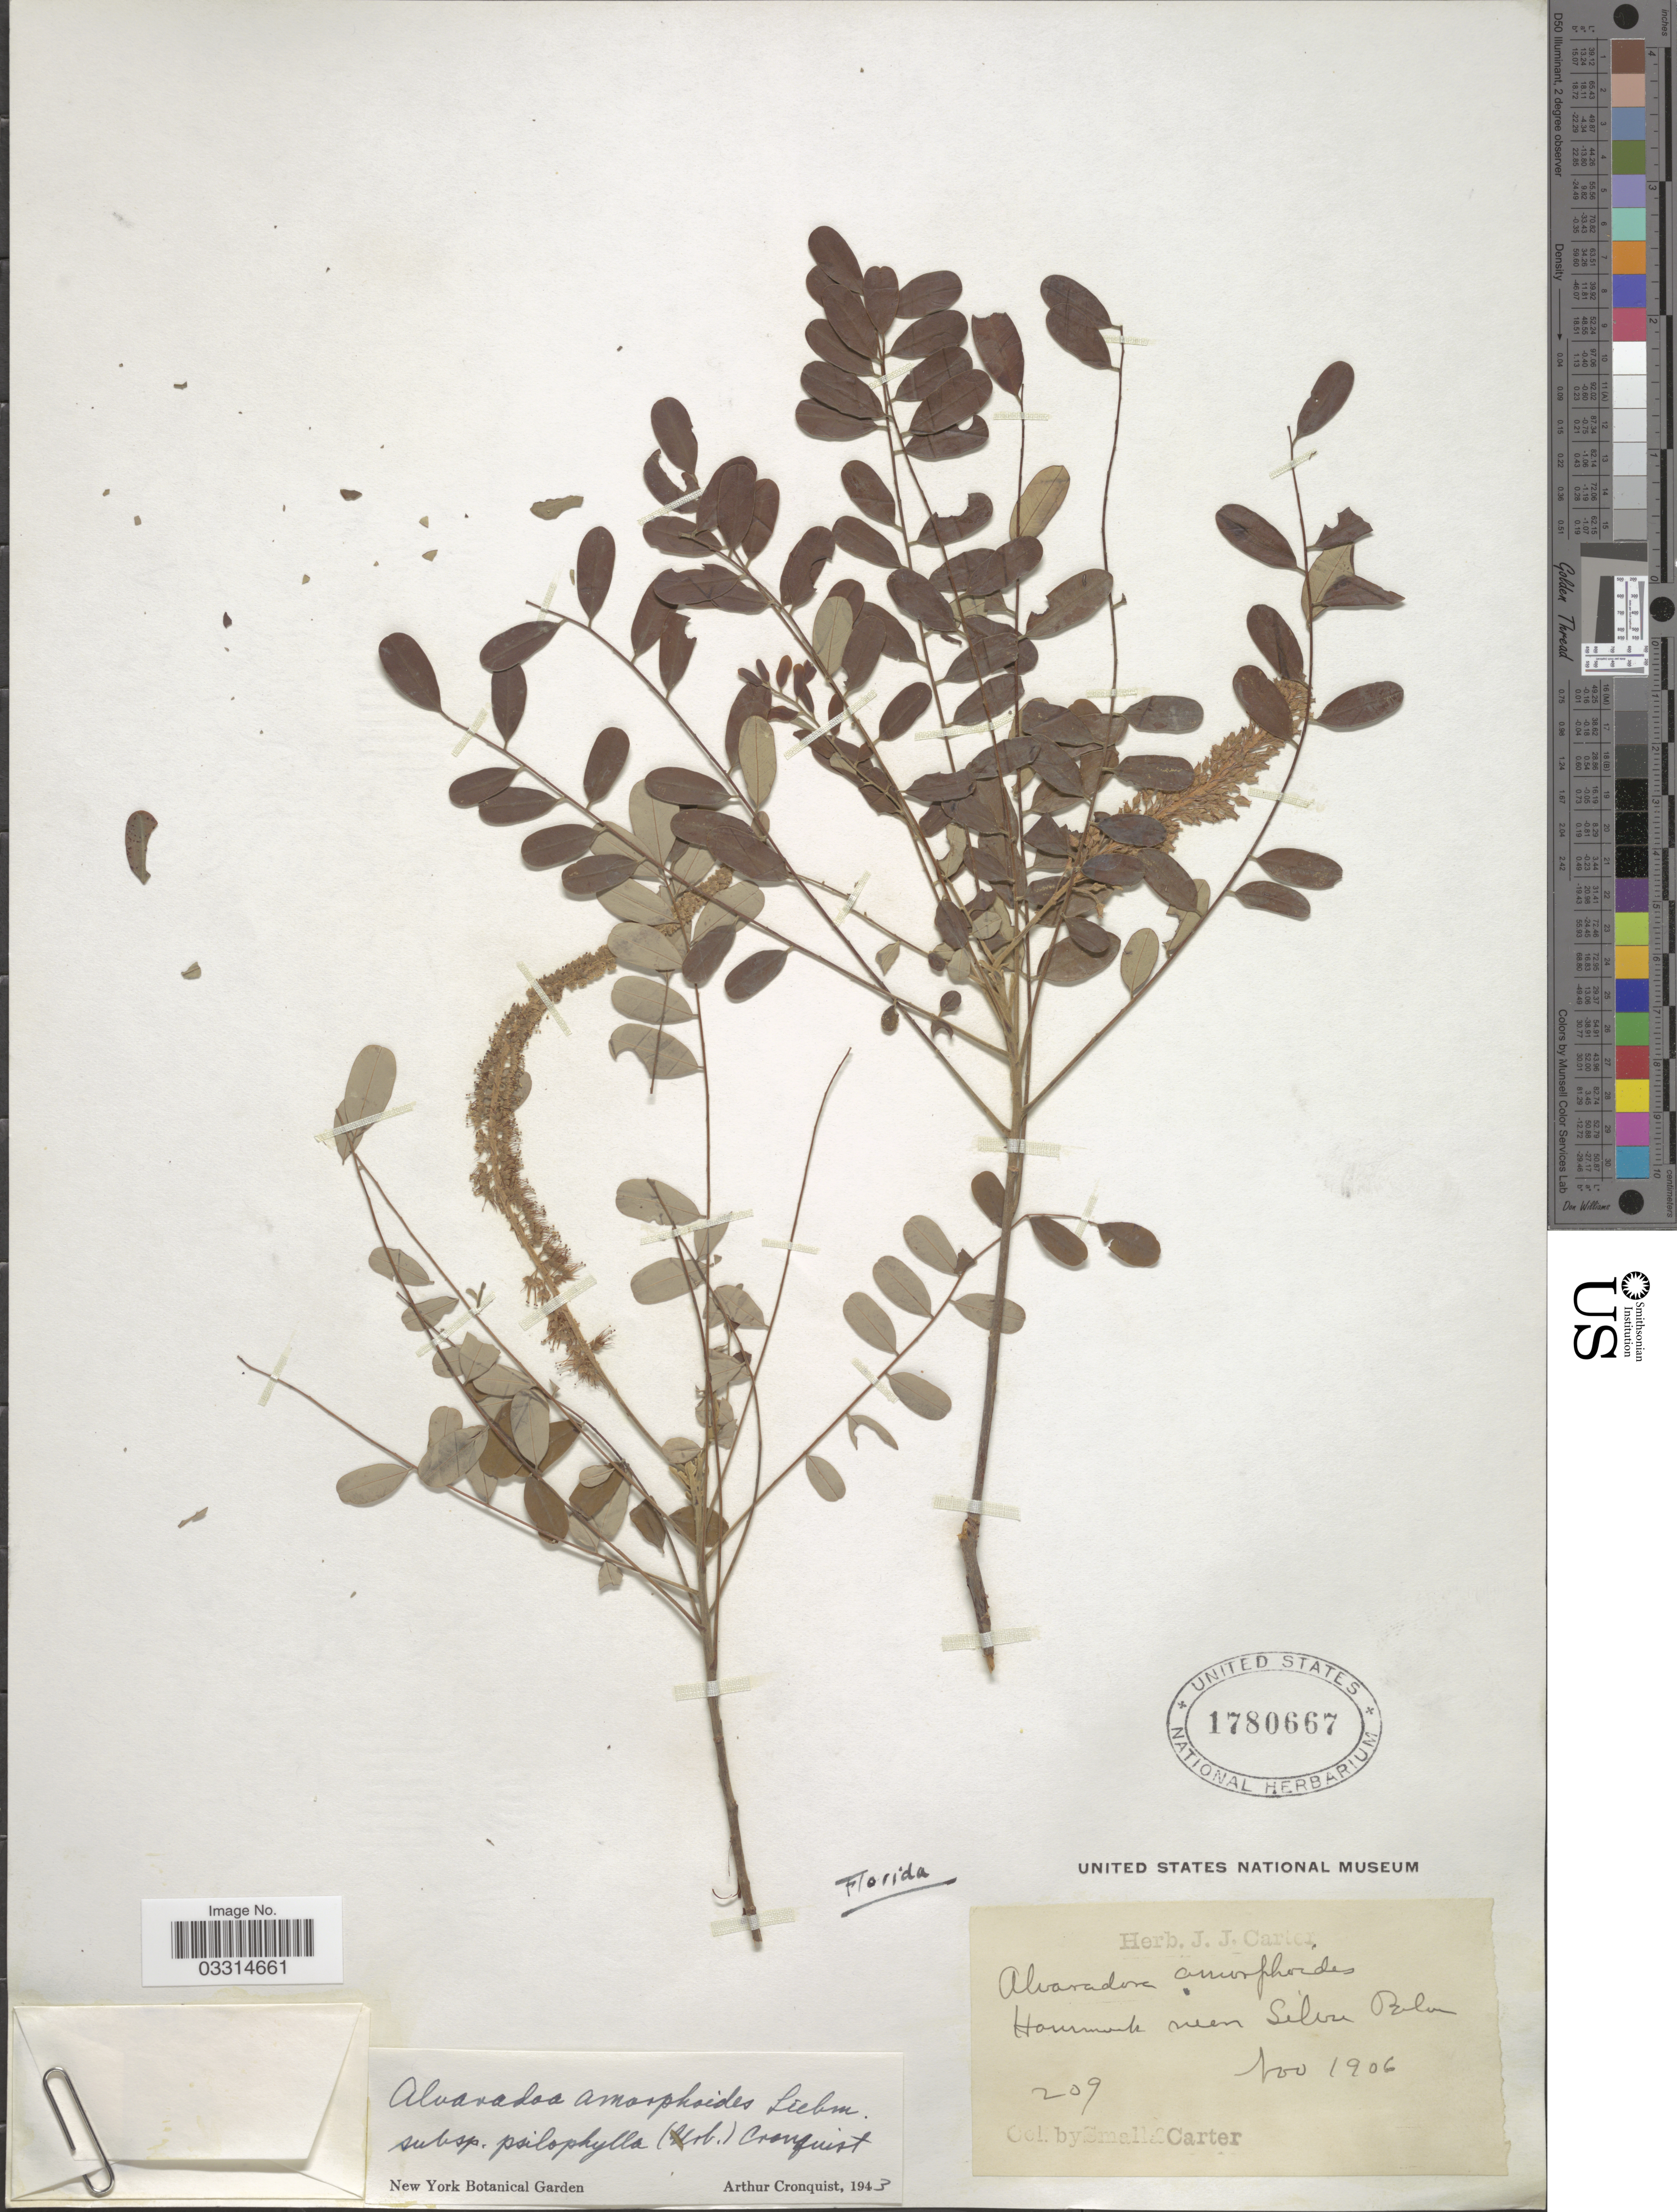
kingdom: Plantae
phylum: Tracheophyta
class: Magnoliopsida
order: Picramniales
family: Picramniaceae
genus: Alvaradoa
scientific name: Alvaradoa amorphoides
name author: Liebm.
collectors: -- Small & -. Carter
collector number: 209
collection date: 1906-11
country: United States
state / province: Florida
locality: Florida, Hammock near Silver Palm.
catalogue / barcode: US 1780667